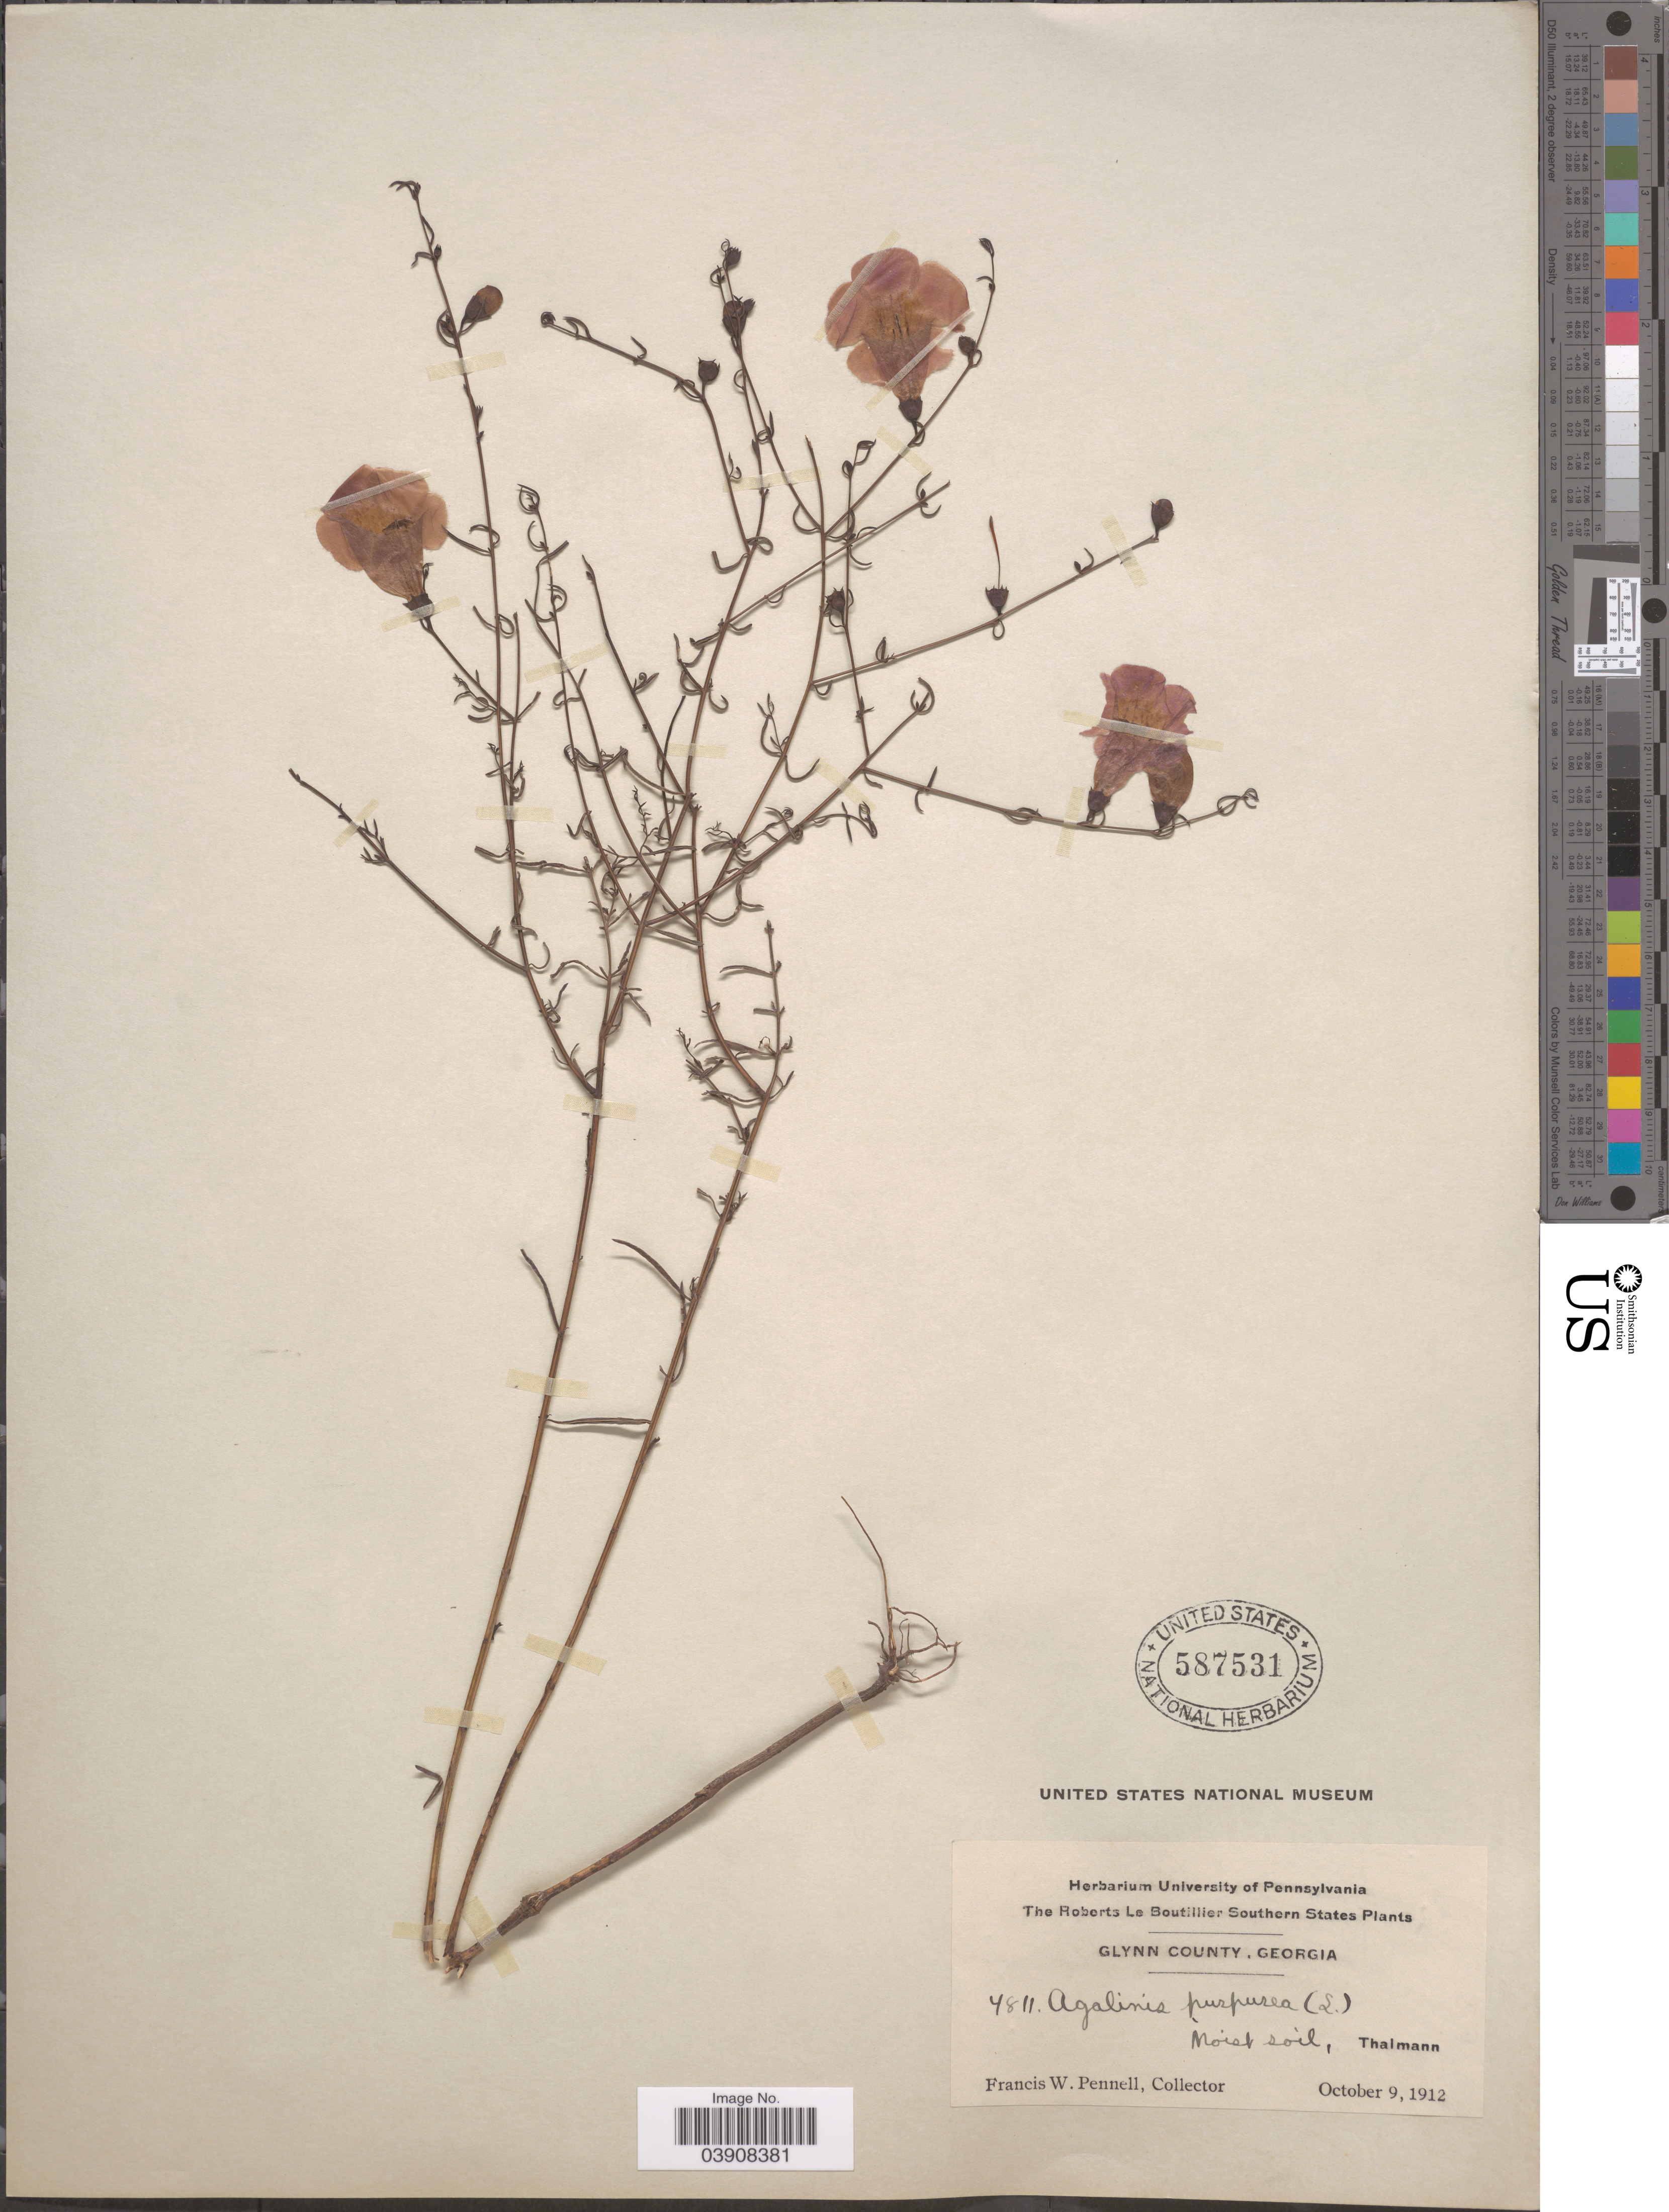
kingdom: Plantae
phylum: Tracheophyta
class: Magnoliopsida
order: Lamiales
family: Orobanchaceae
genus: Agalinis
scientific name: Agalinis purpurea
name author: (L.) Pennell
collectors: F. W. Pennell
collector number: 4811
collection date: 1912-10-09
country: United States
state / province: Georgia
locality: Southern States. Glynn County. Thalmann.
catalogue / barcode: US 587531